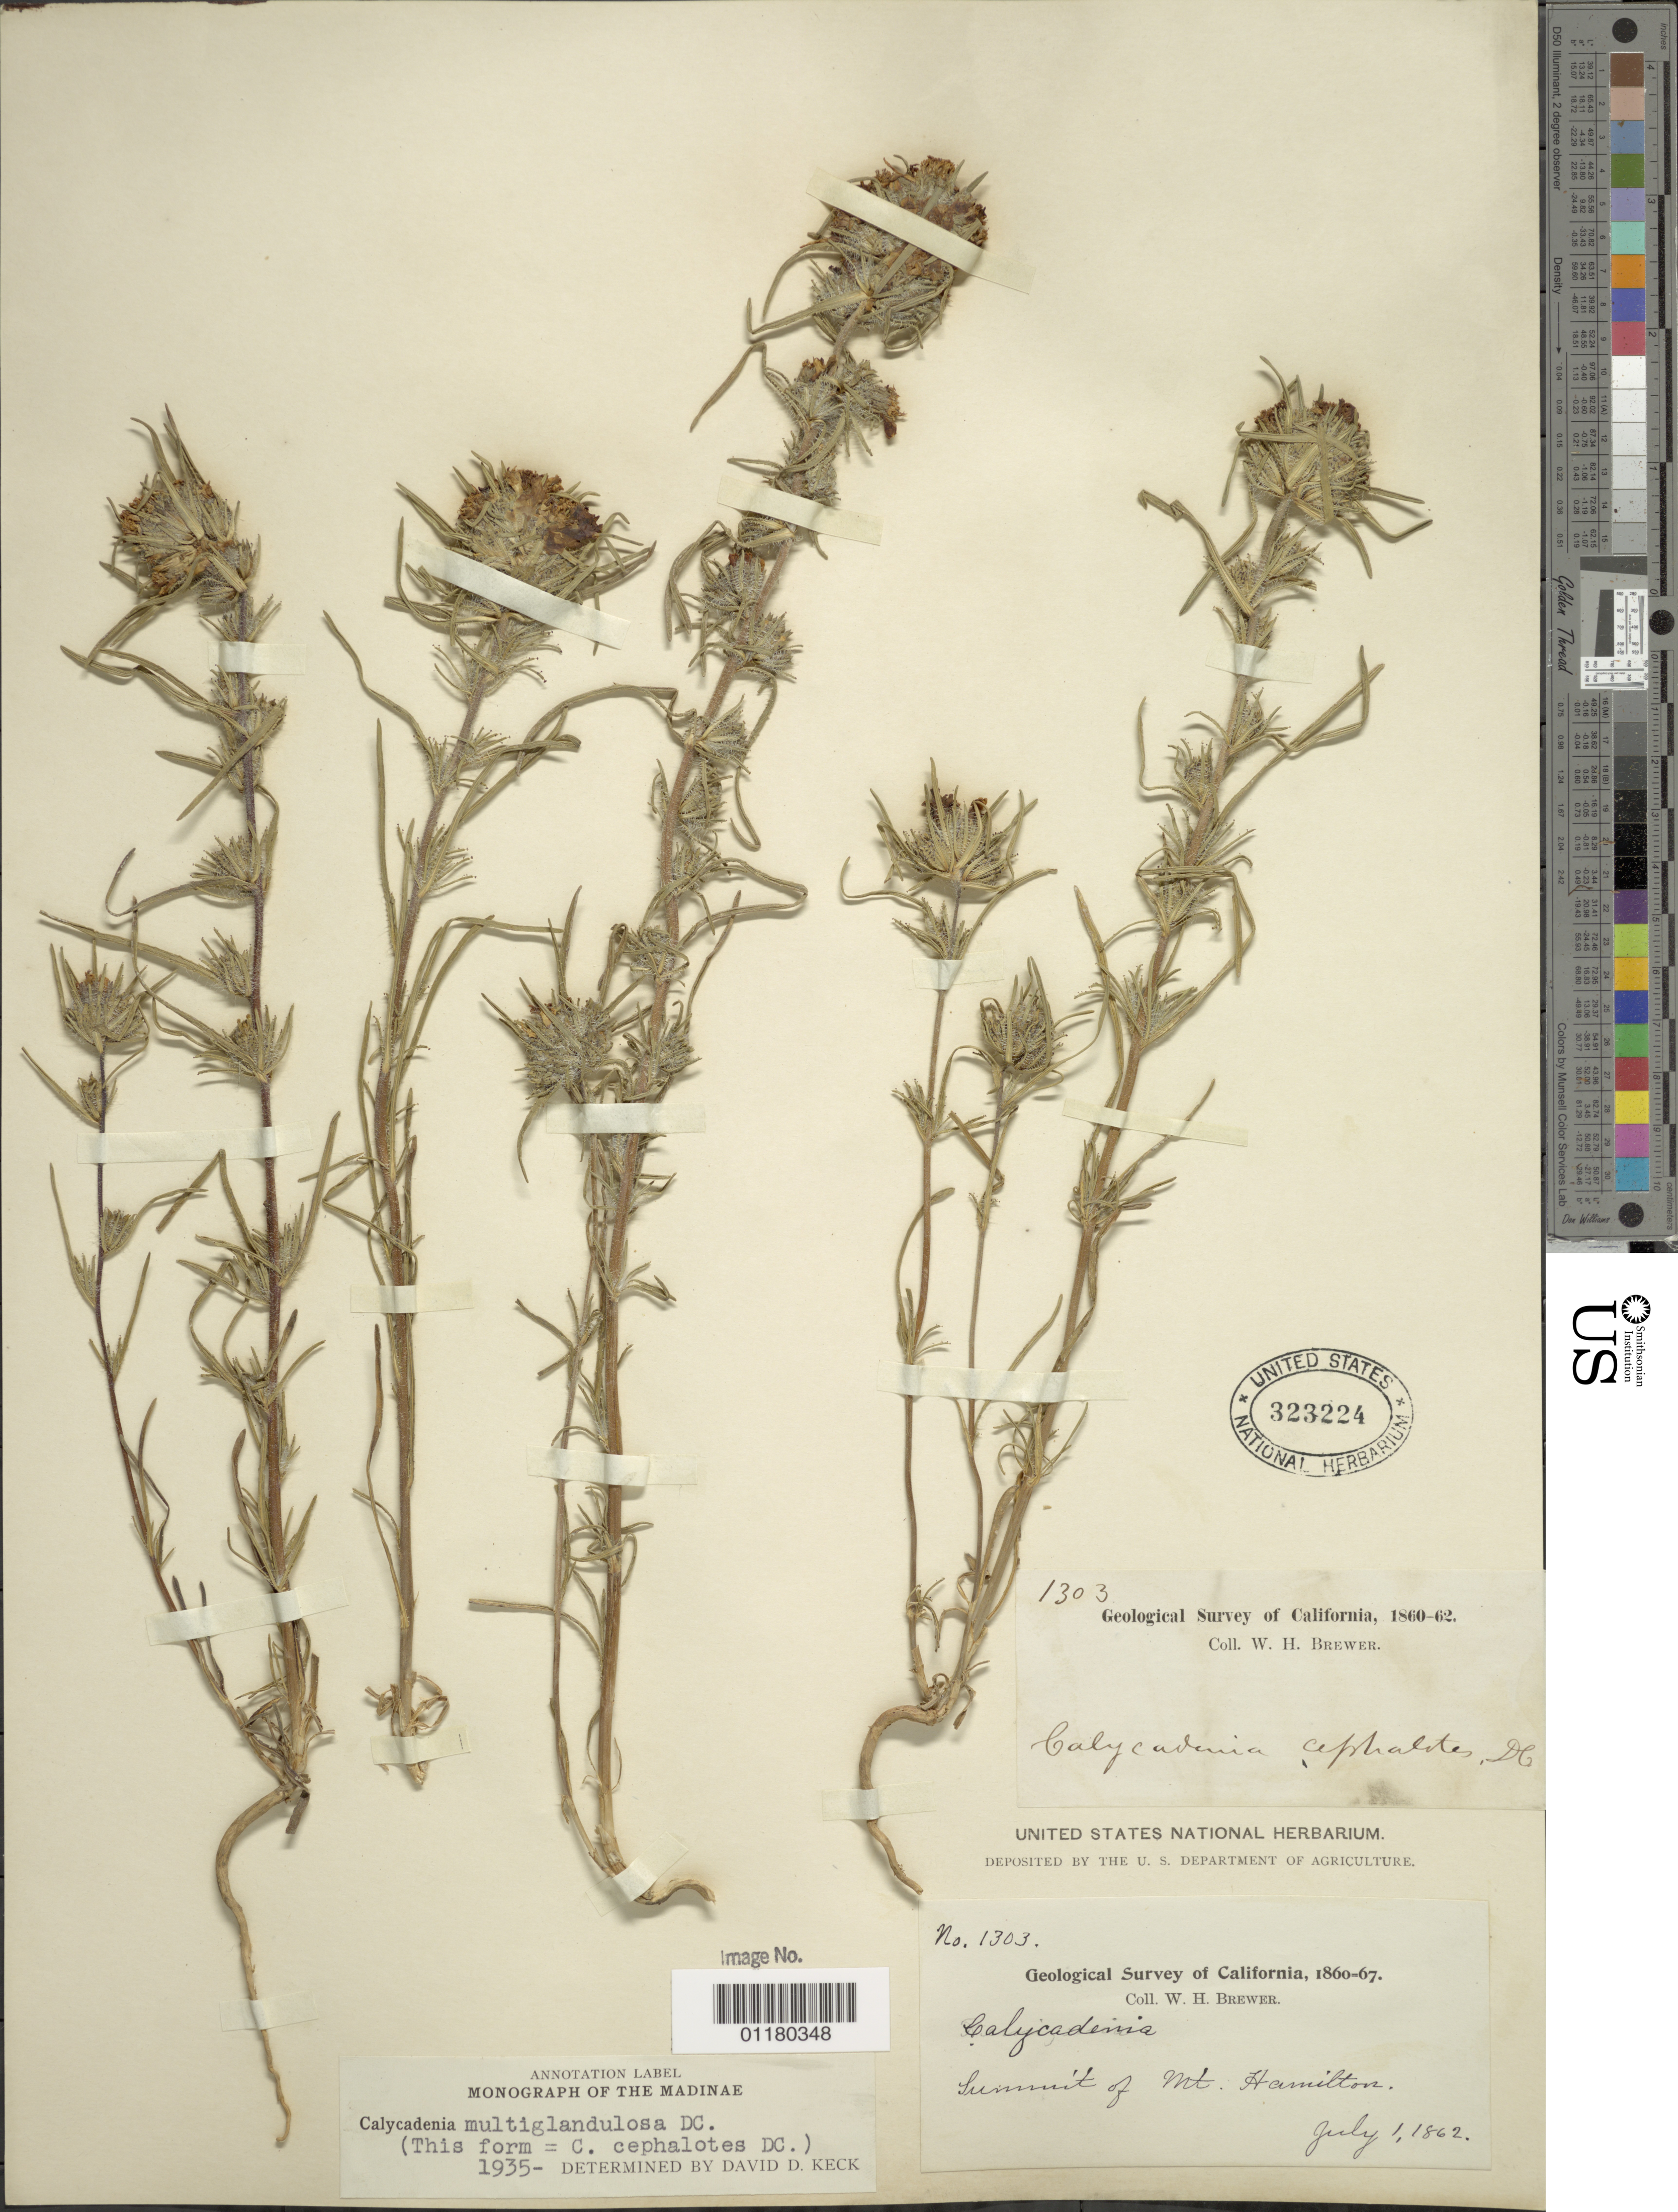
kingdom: Plantae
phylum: Tracheophyta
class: Magnoliopsida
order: Asterales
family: Asteraceae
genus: Calycadenia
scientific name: Calycadenia multiglandulosa subsp. cephalotes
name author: (DC.) D.D. Keck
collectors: W. H. Brewer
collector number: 1303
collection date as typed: July 1, 1862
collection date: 1862-07-01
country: United States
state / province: California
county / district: Stanislaus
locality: Summit of Mount Hamilton.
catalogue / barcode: US 323224